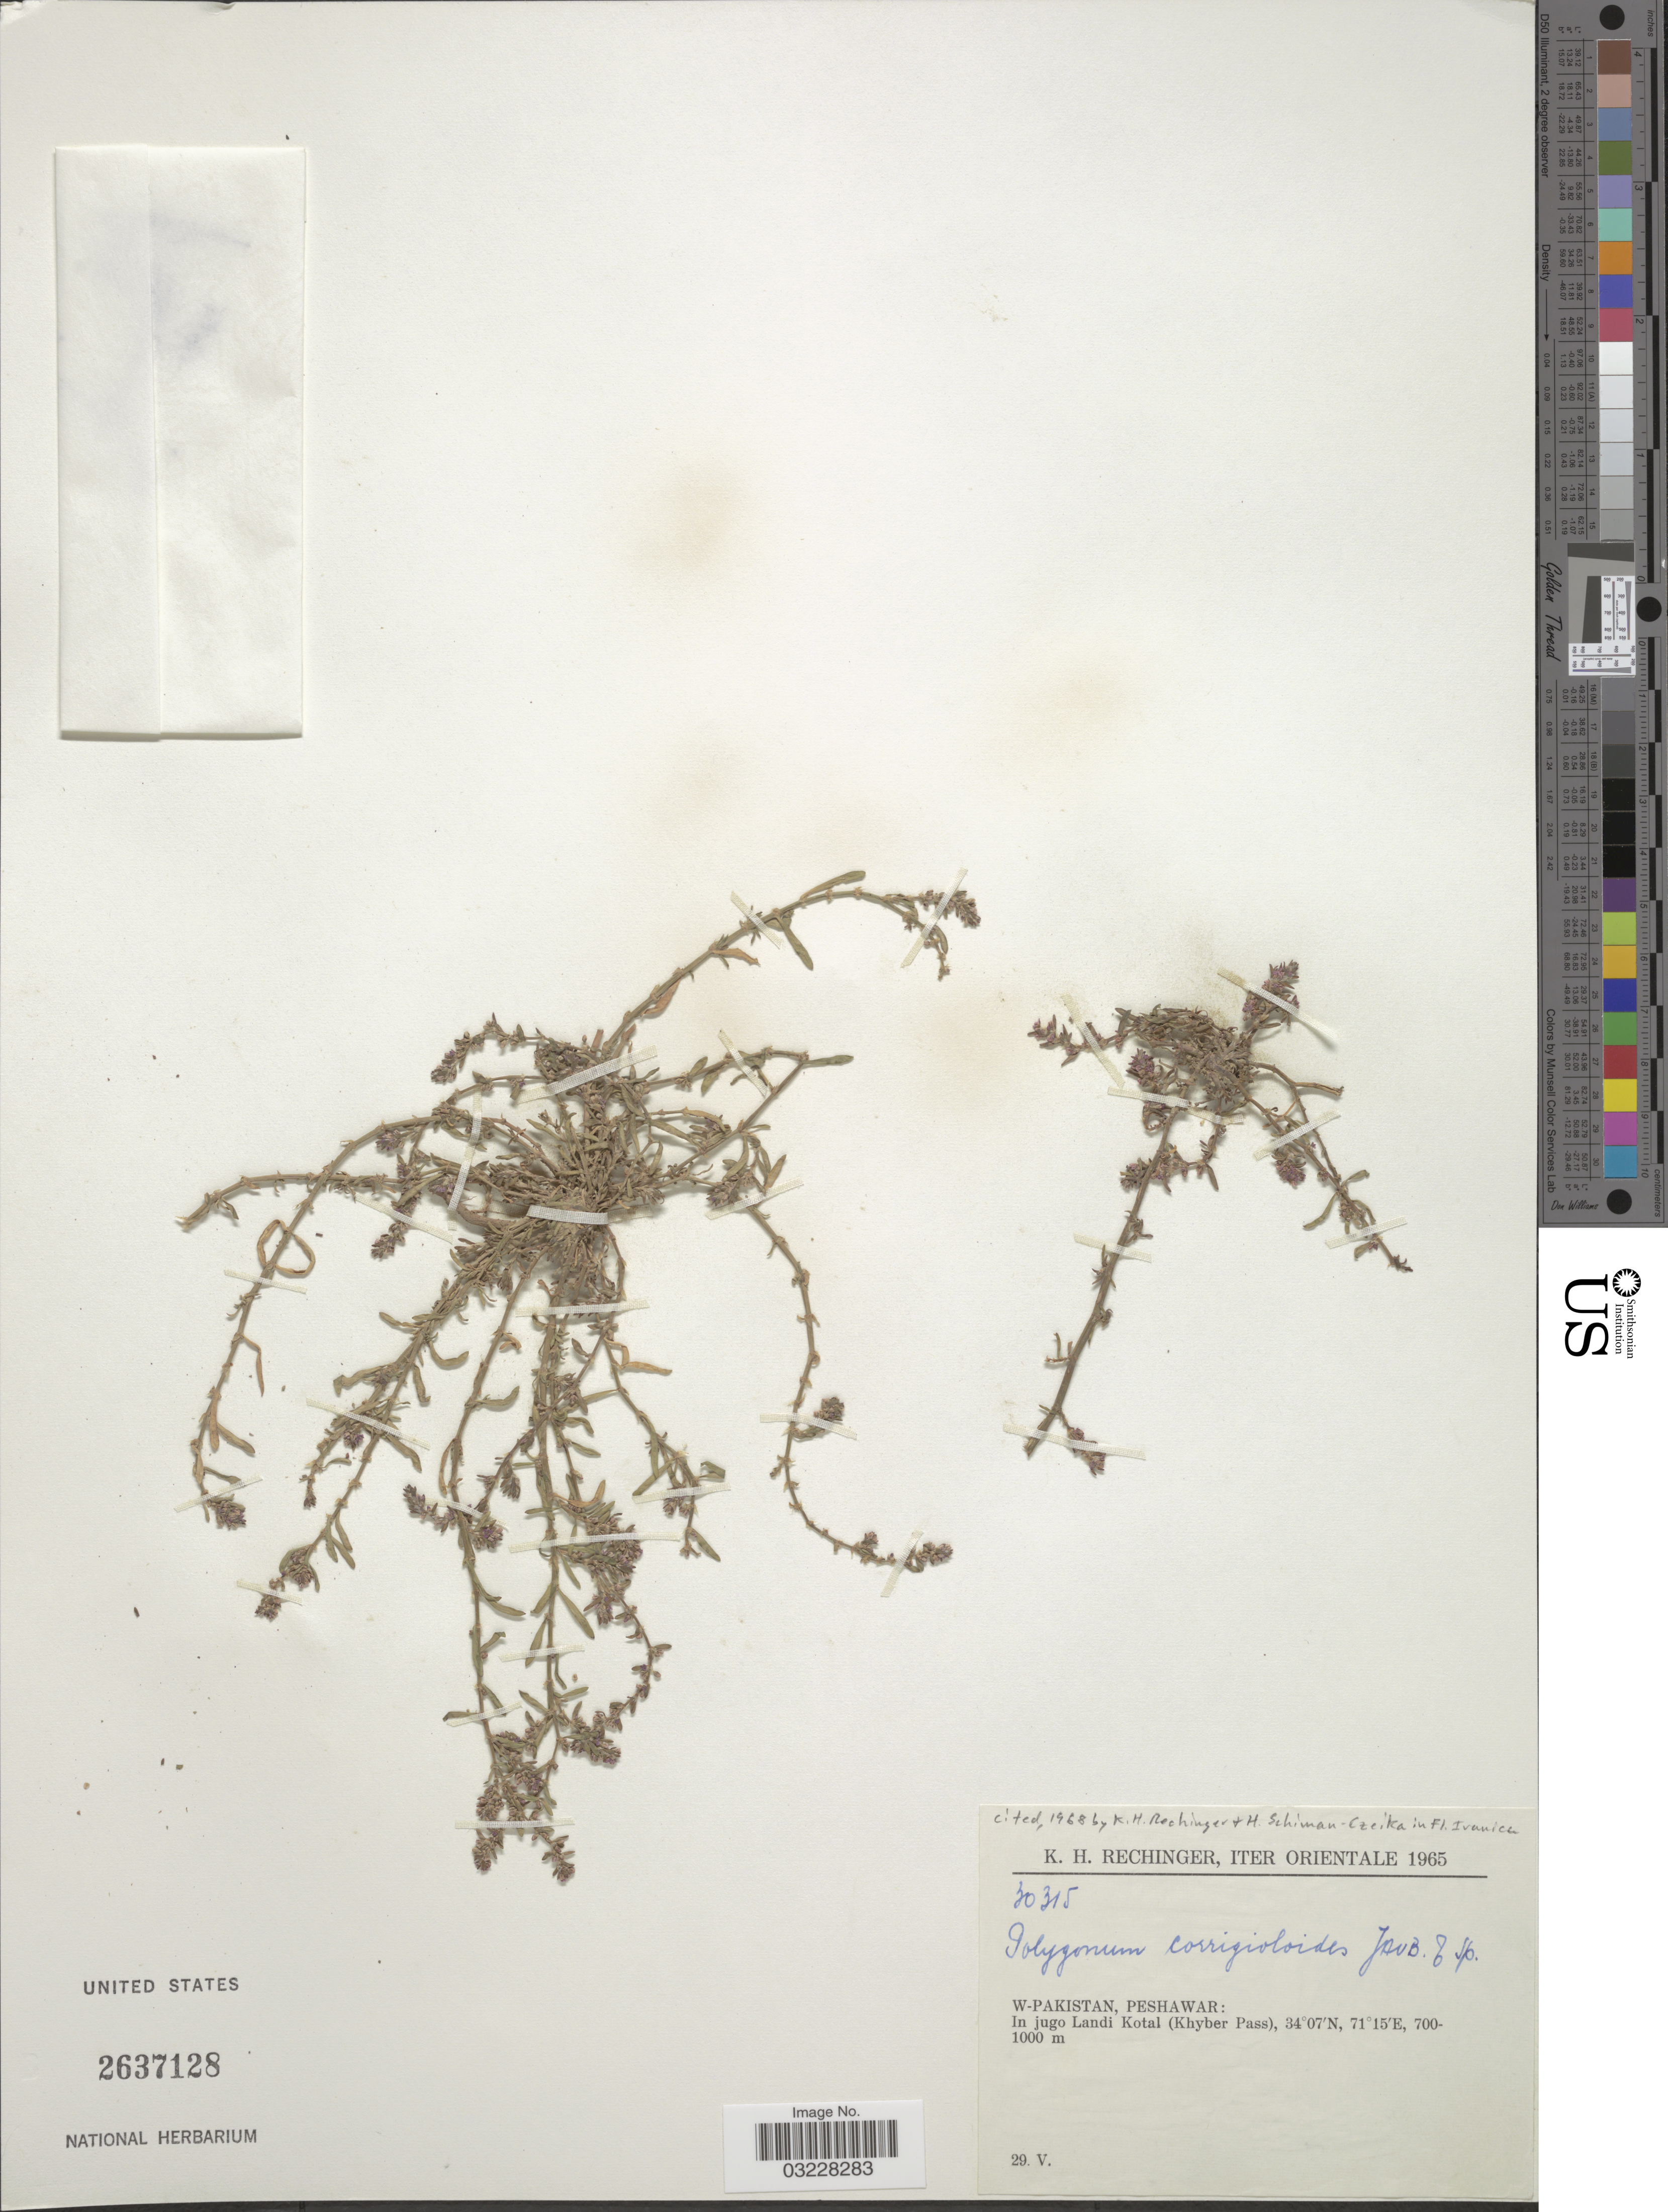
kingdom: Plantae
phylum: Tracheophyta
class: Magnoliopsida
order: Caryophyllales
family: Polygonaceae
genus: Polygonum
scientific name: Polygonum corrigioloides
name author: Jaub. & Spach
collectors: K. H. Rechinger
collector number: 30315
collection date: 1965-05-29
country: Pakistan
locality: W-Pakistan, Peshawar: In jugo Landi Kotal (Khyber Pass).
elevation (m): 700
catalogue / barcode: US 2637128